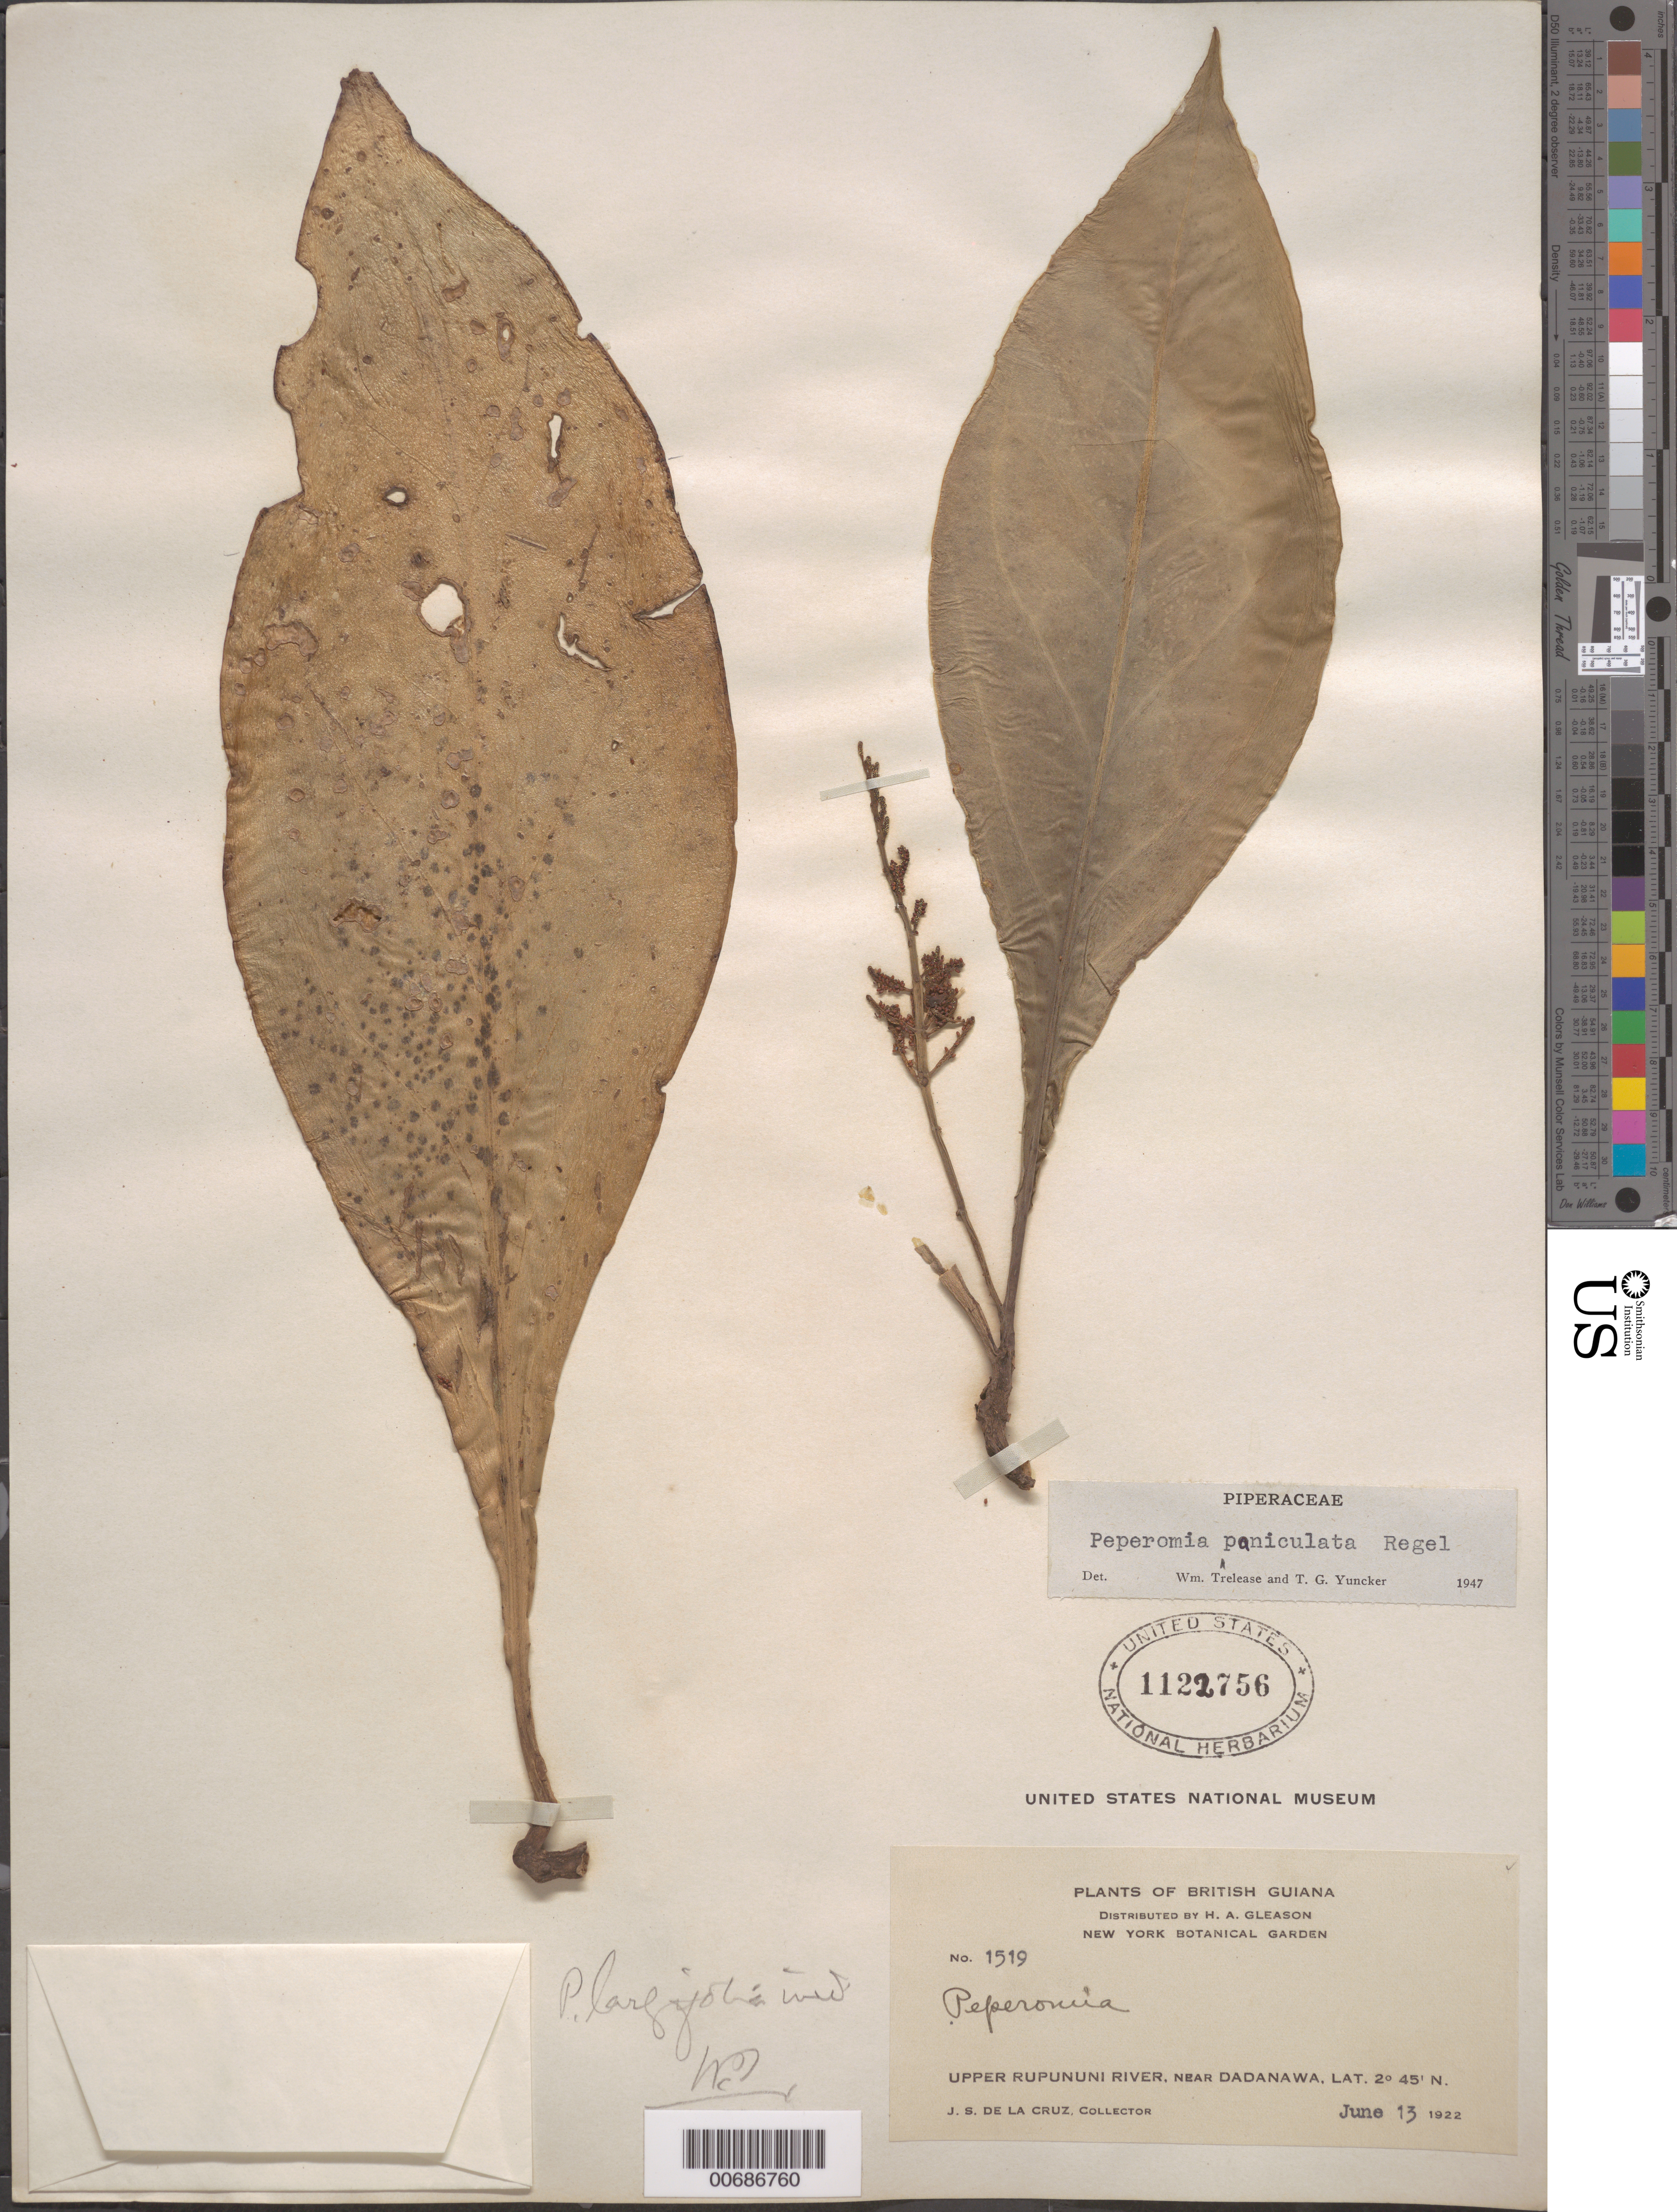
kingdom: Plantae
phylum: Tracheophyta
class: Magnoliopsida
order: Piperales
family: Piperaceae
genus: Peperomia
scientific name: Peperomia paniculata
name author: A. Regel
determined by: Trelease, W.; Yuncker, T. G.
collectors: J. S. de la Cruz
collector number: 1519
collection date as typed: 13-Jun-22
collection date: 1922-06-13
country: Guyana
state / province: U. Takutu-U. Essequibo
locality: Dadanawa, vic., upper Rupununi R.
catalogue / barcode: US 1122756